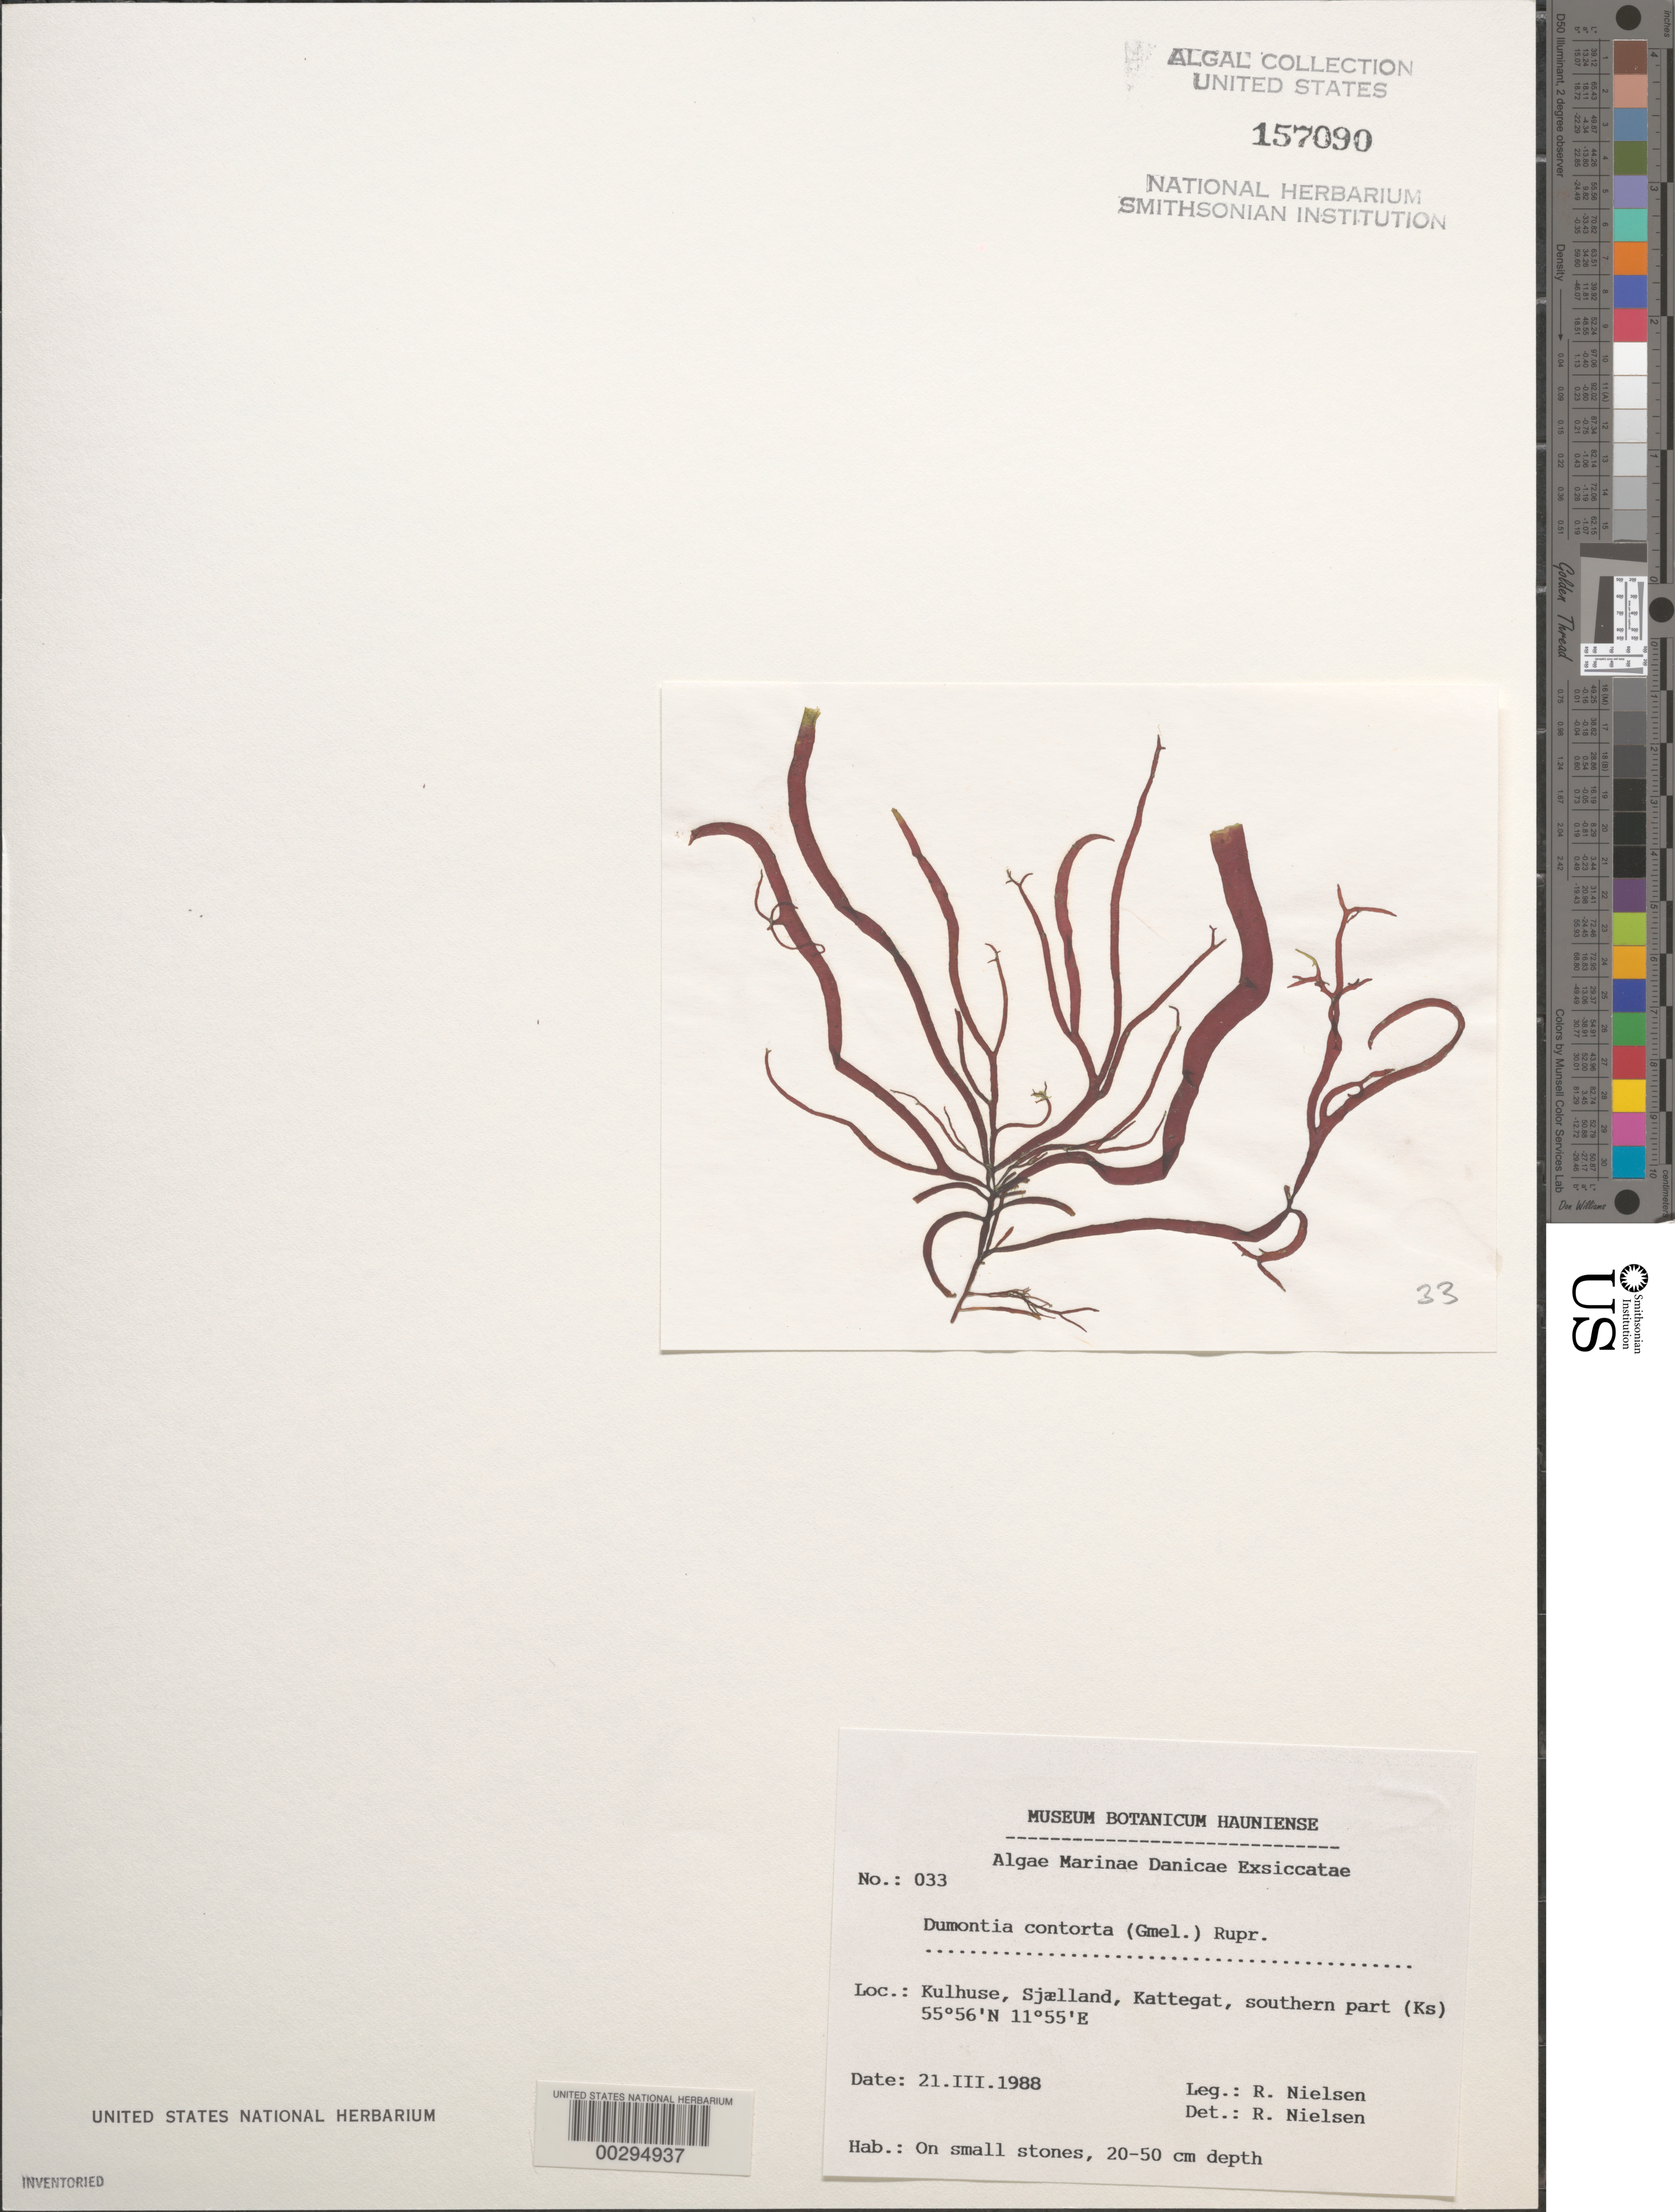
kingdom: Plantae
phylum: Rhodophyta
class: Florideophyceae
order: Gigartinales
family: Dumontiaceae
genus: Dumontia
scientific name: Dumontia contorta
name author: (S.G. Gmel.) Rupr.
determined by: Nielsen, R.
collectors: R. Nielsen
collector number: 033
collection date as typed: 21 Mar 1988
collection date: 1988-03-21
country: Denmark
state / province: Hovedstaden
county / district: Frederikssund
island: Sjaelland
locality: Kulhuse, Kattegat, southern part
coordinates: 55 56'N, 11 55'E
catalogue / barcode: US 157090